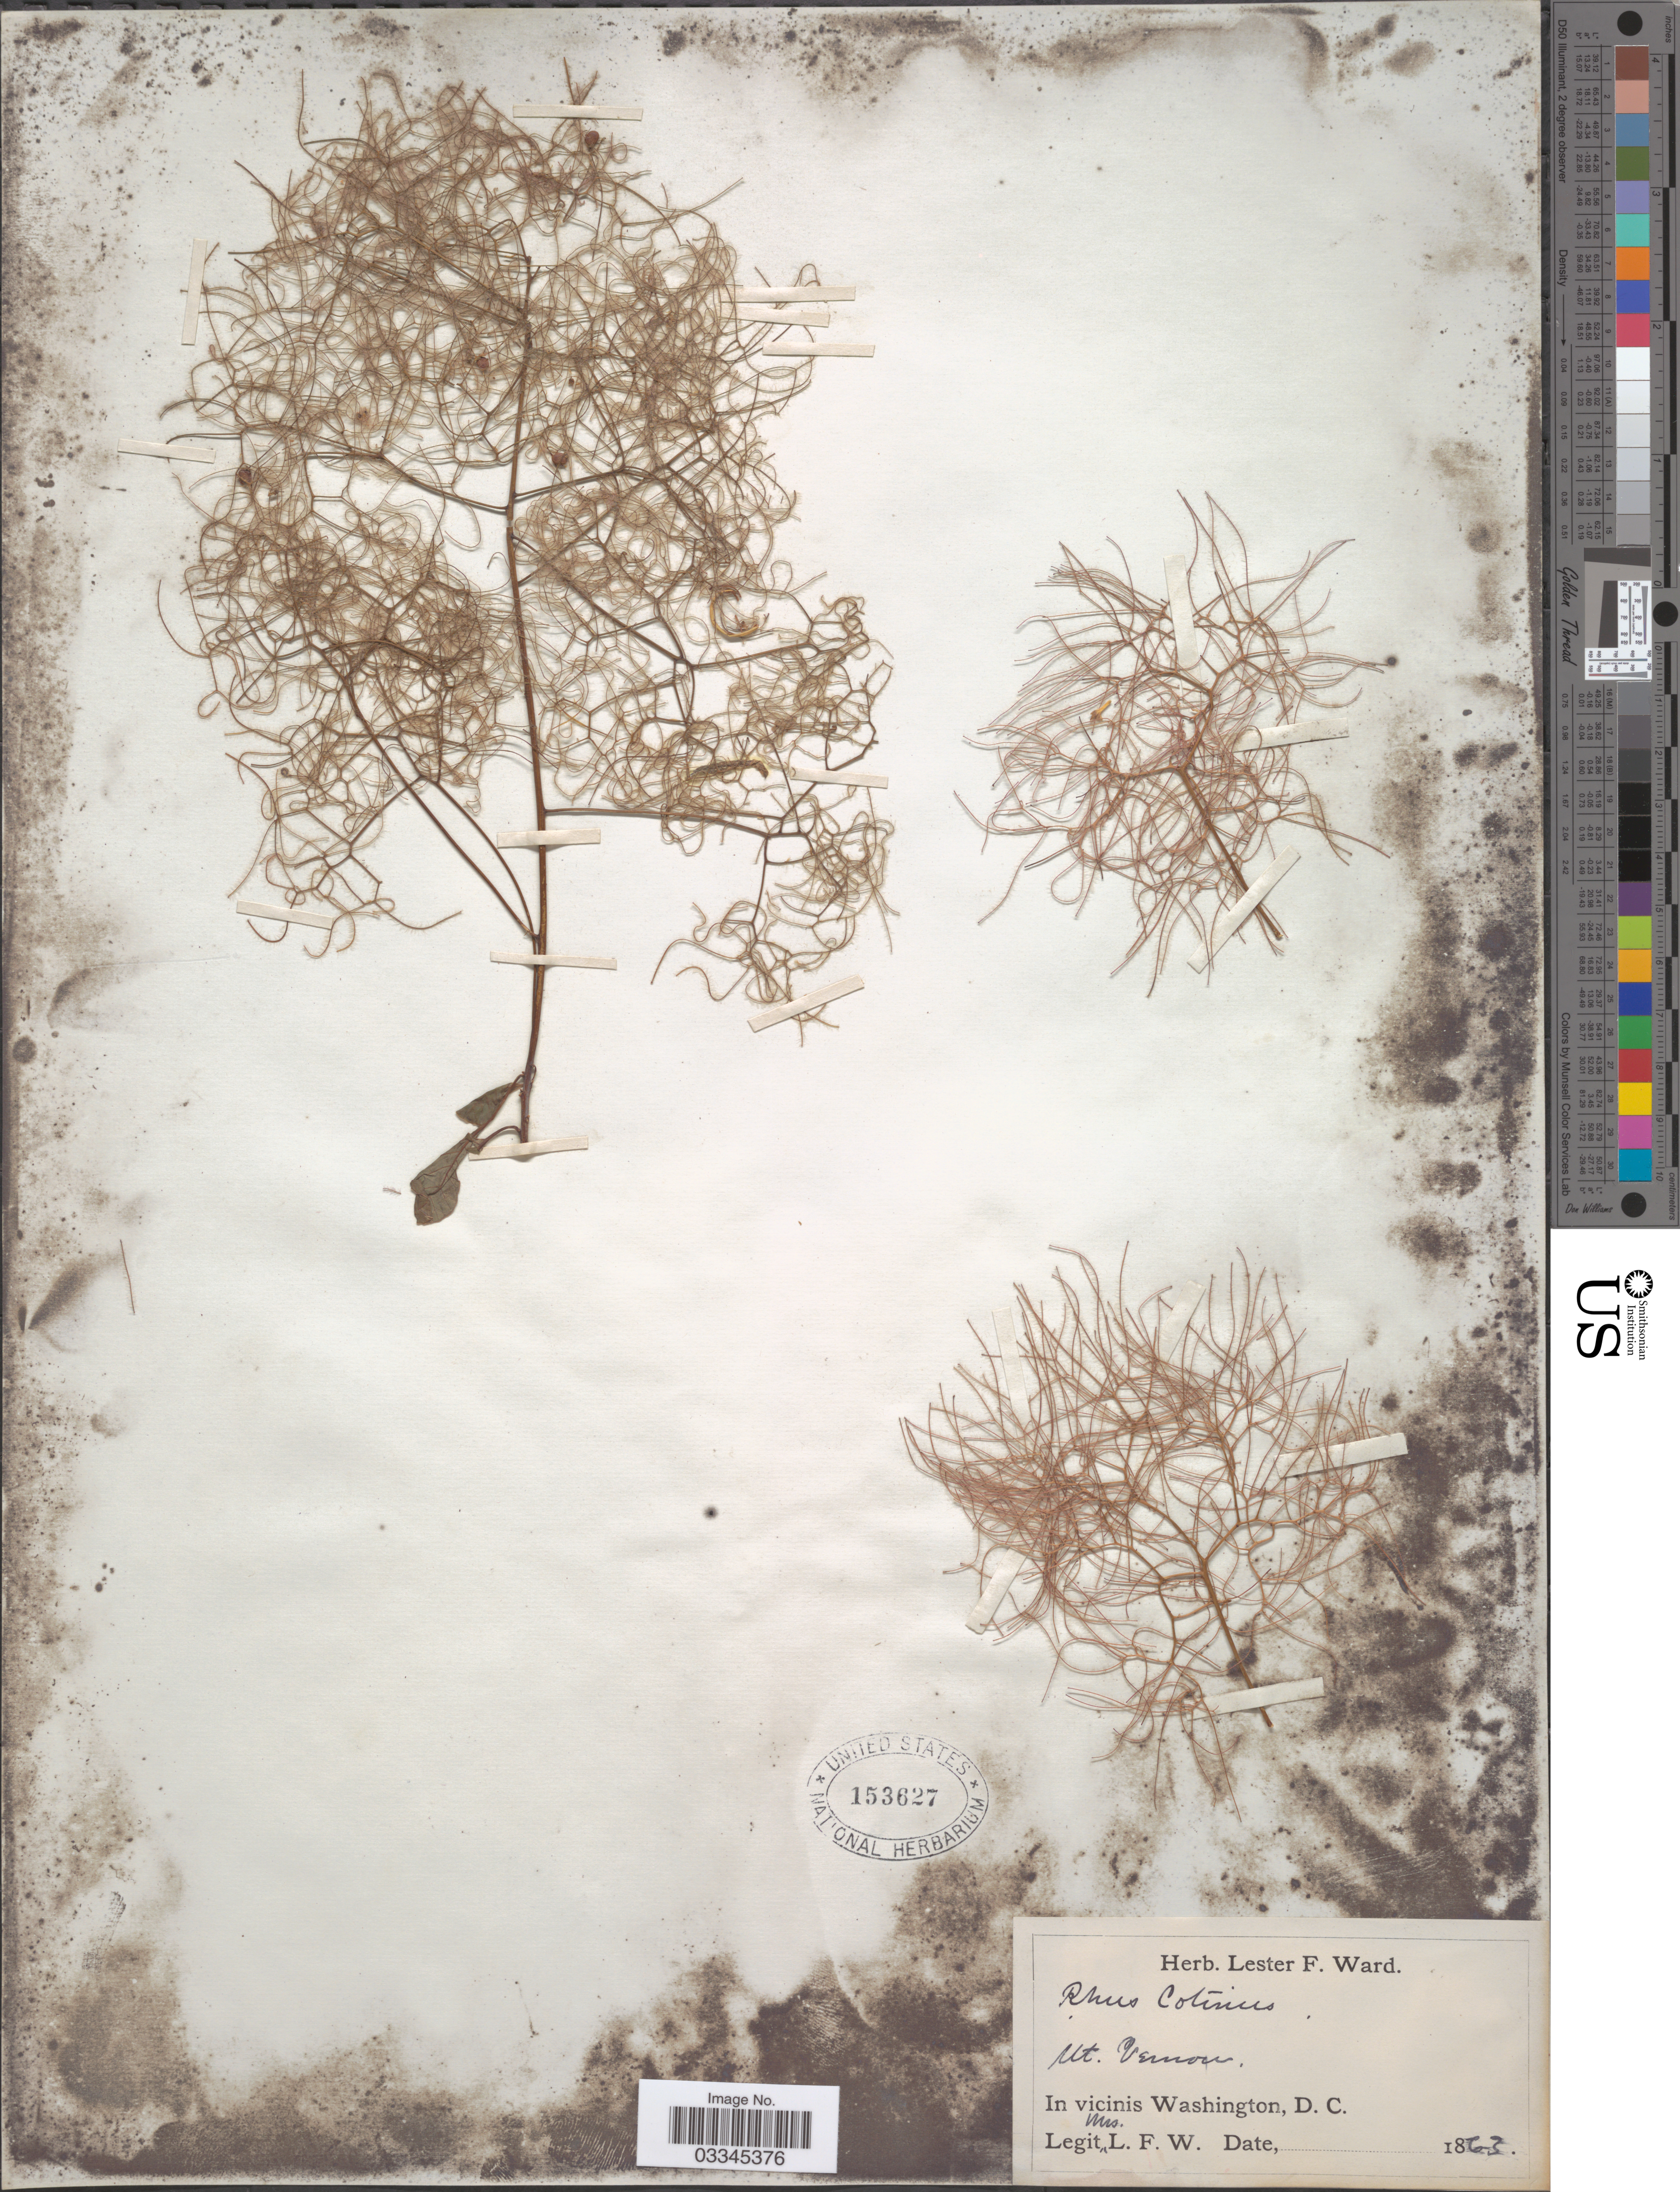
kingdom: Plantae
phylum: Tracheophyta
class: Magnoliopsida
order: Sapindales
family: Anacardiaceae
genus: Cotinus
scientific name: Cotinus coggygria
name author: Scop.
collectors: Mrs. L. F. Ward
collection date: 1863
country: United States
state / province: Virginia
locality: Mt. Vernon, In vicinis Washington, D.C.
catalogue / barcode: US 153627